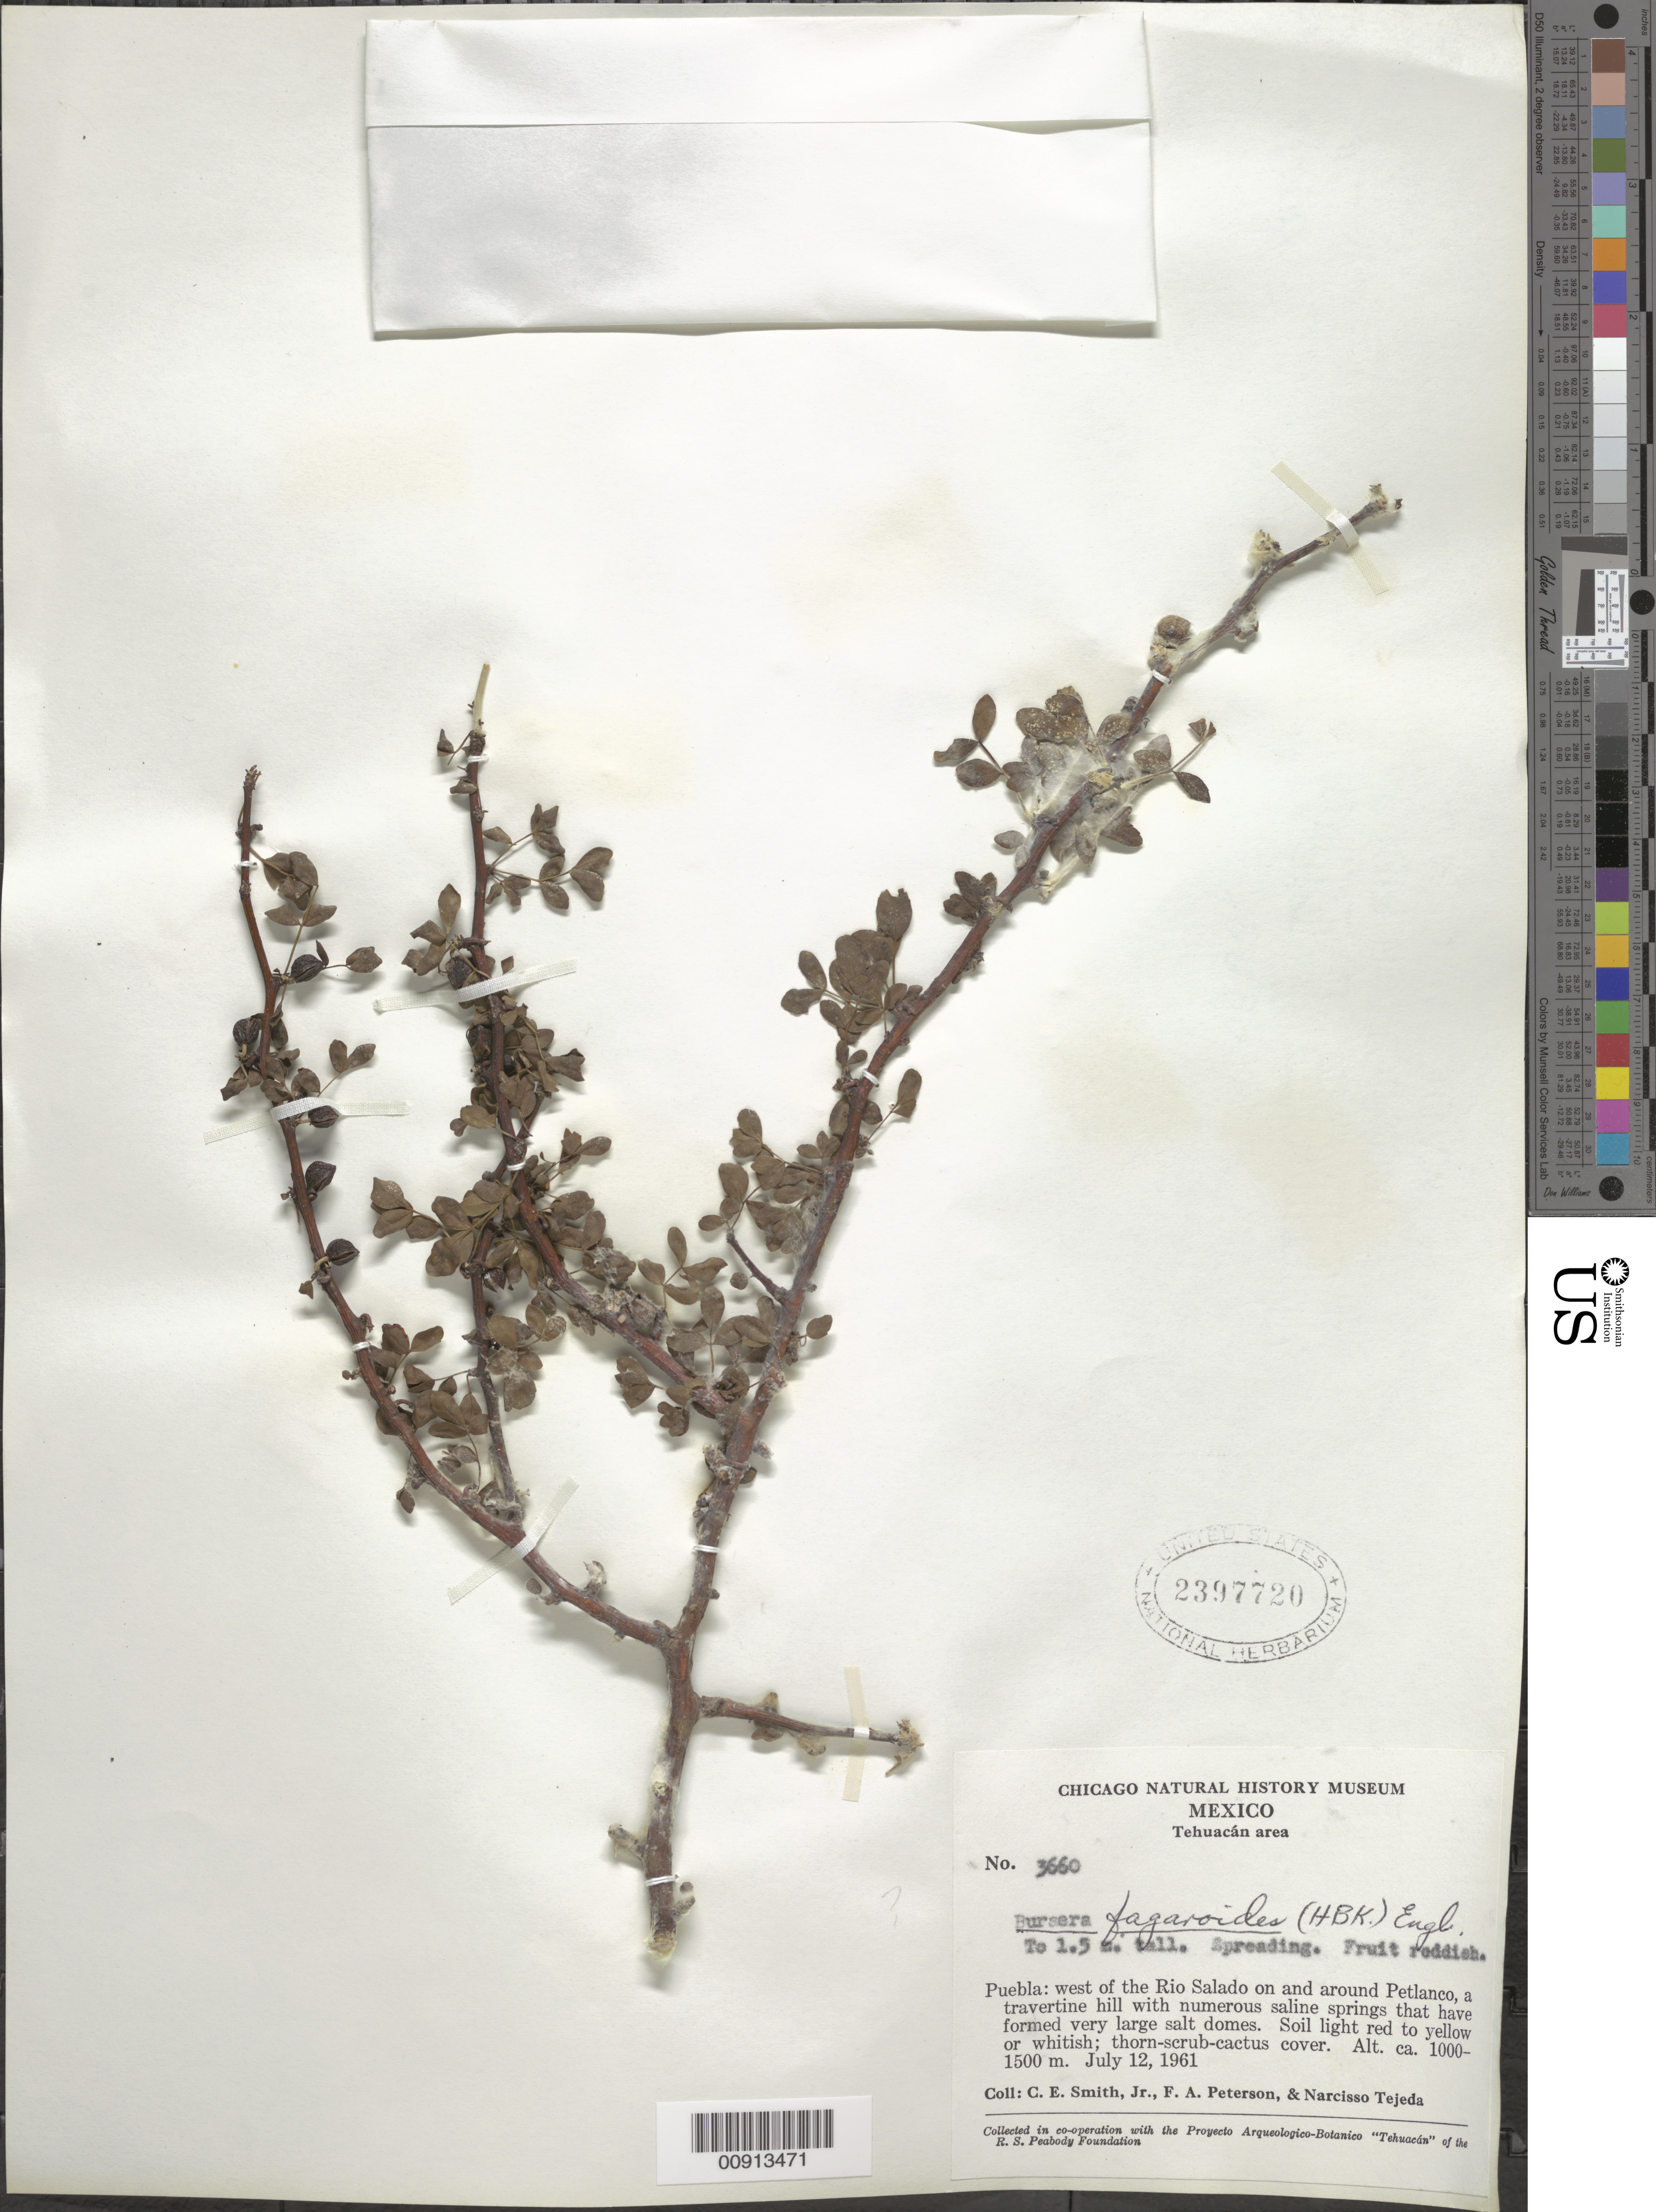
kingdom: Plantae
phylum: Tracheophyta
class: Magnoliopsida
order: Sapindales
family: Burseraceae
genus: Bursera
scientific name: Bursera inaguensis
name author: Britton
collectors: C. E. Smith Jr., F. A. Peterson & N. Tejeda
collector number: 3660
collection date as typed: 12 Jul 1961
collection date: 1961-07-12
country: Mexico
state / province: Puebla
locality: Puebla: west of the Río Salado on and around Petlanco.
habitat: A travertine hill with numerous saline springs that have formed very large salt domes. Soil light red to yellow or whitish;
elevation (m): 1500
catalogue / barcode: US 2397720